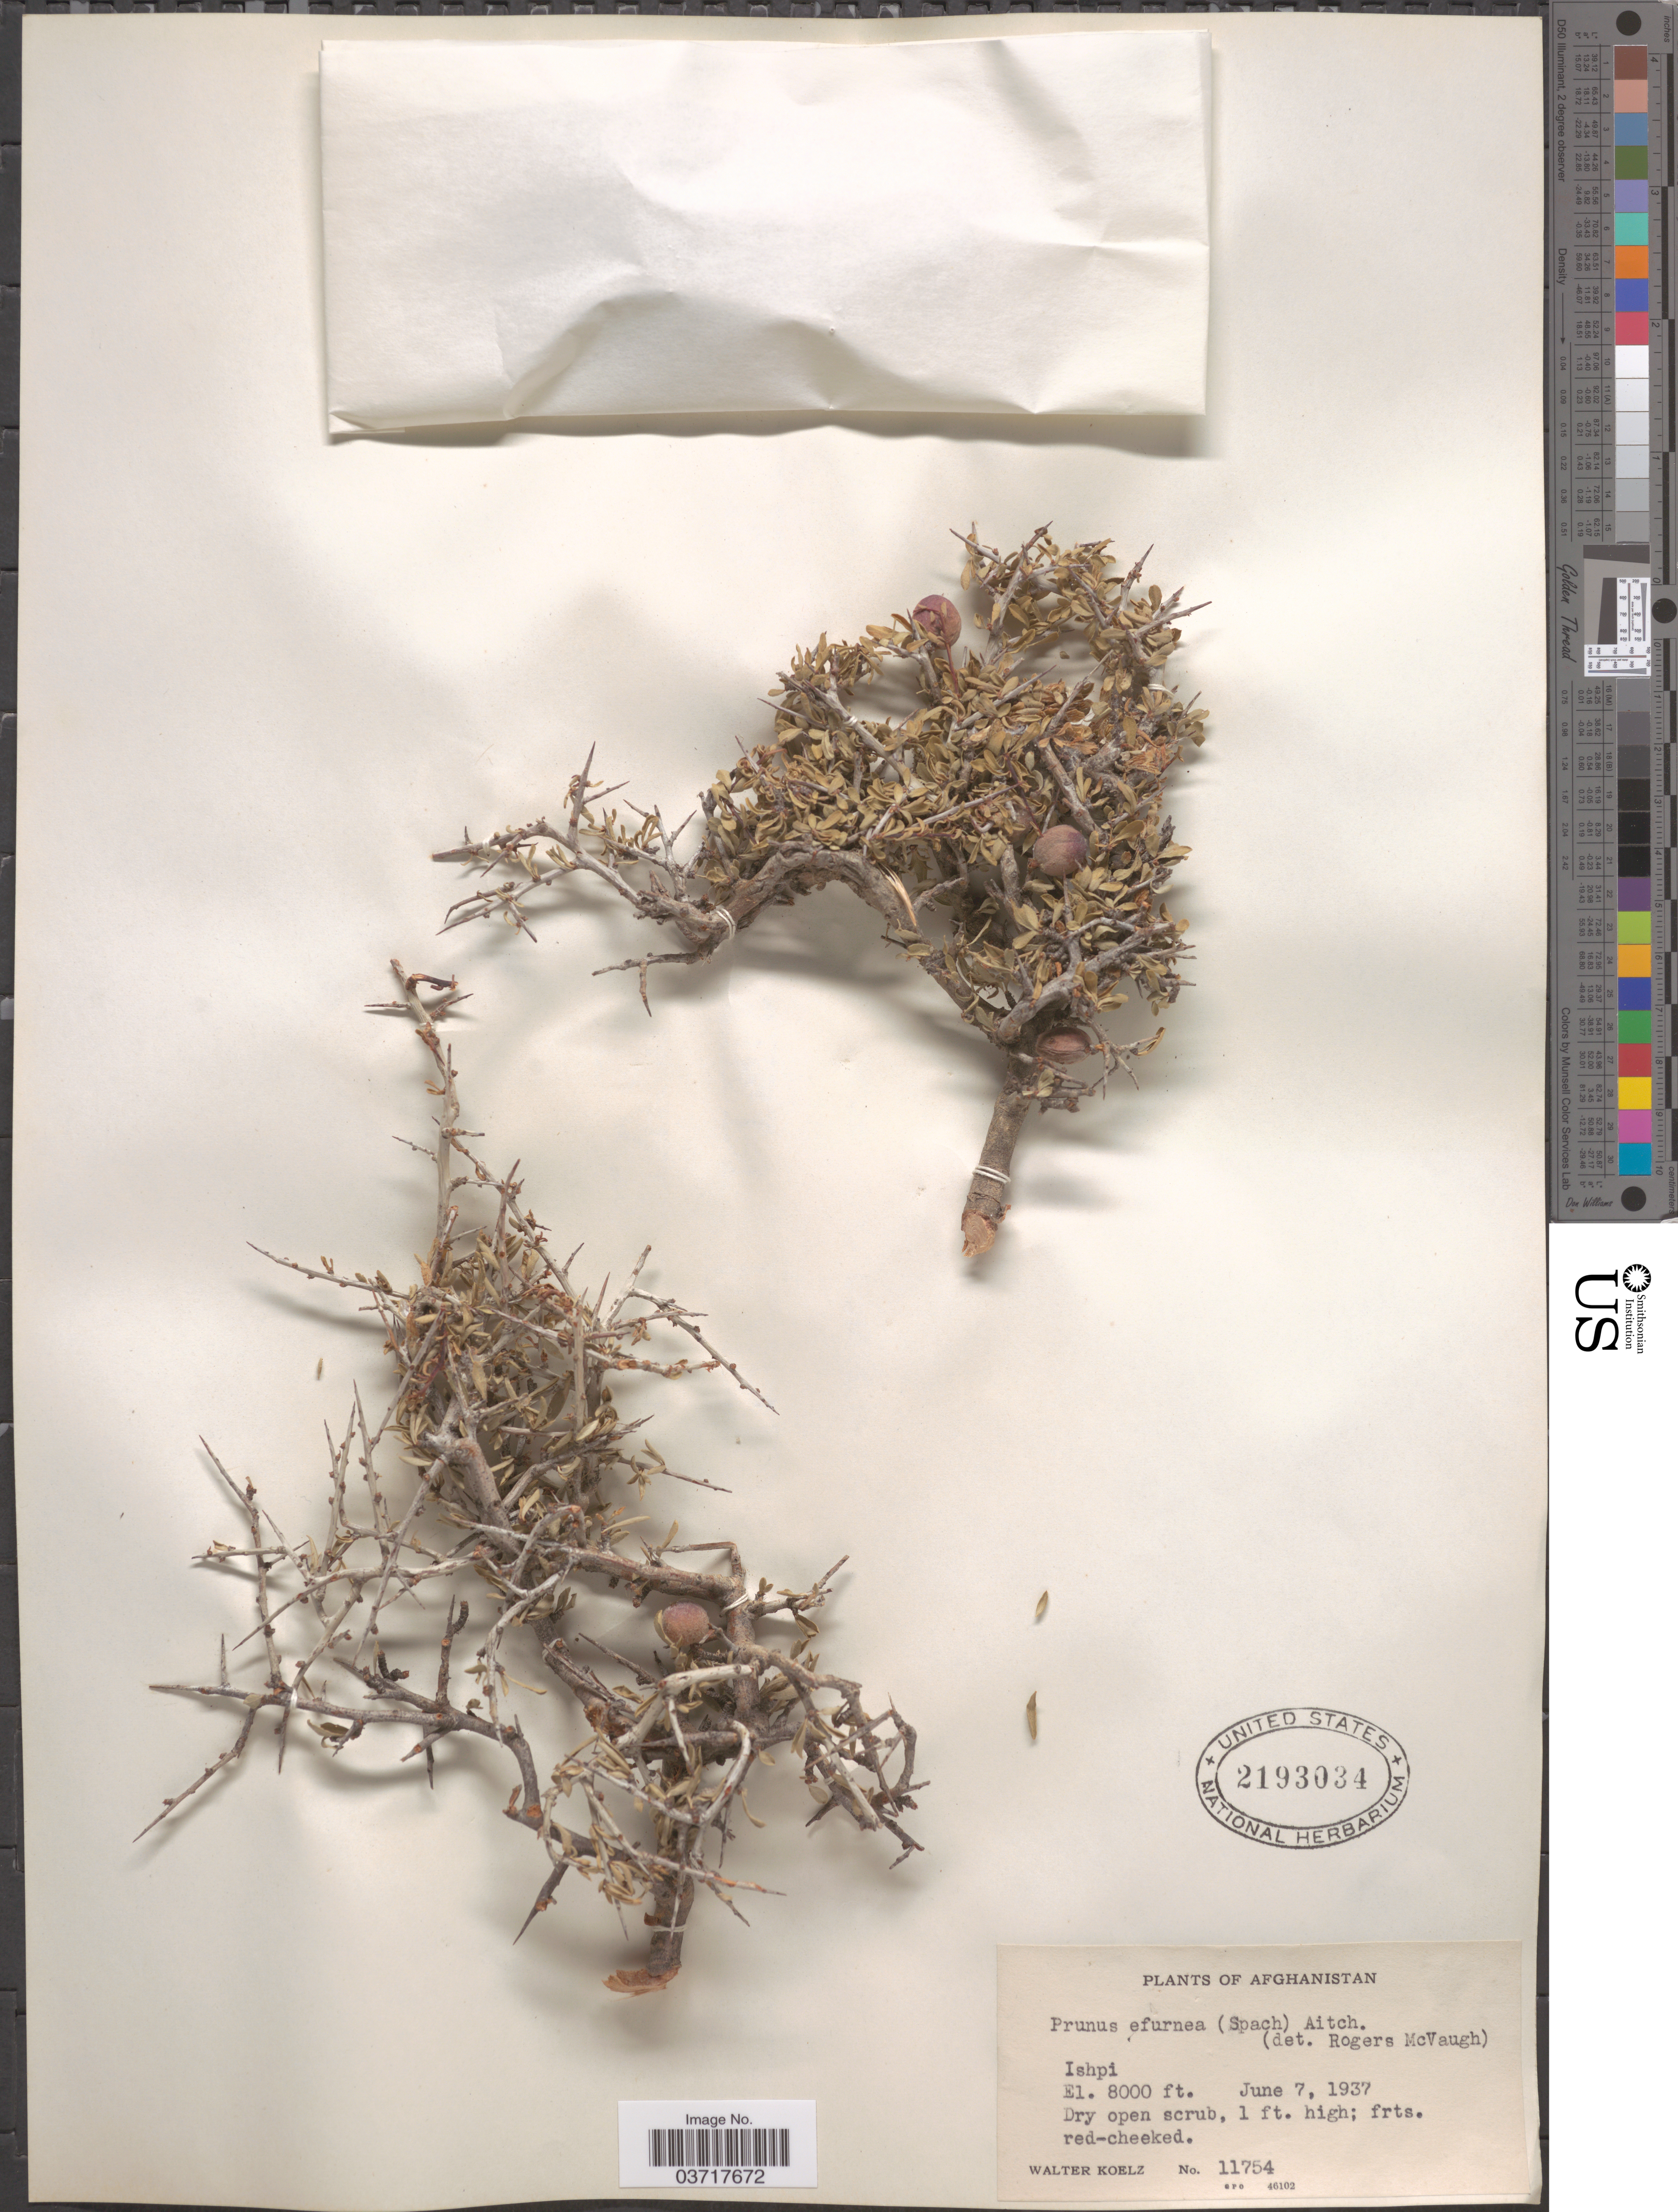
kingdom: Plantae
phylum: Tracheophyta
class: Magnoliopsida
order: Rosales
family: Rosaceae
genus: Prunus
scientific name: Prunus eburnea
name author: Aitch.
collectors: W. N. Koelz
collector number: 11754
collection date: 1937-06-07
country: Afghanistan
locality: Ishpi.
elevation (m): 2438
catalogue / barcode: US 2193034